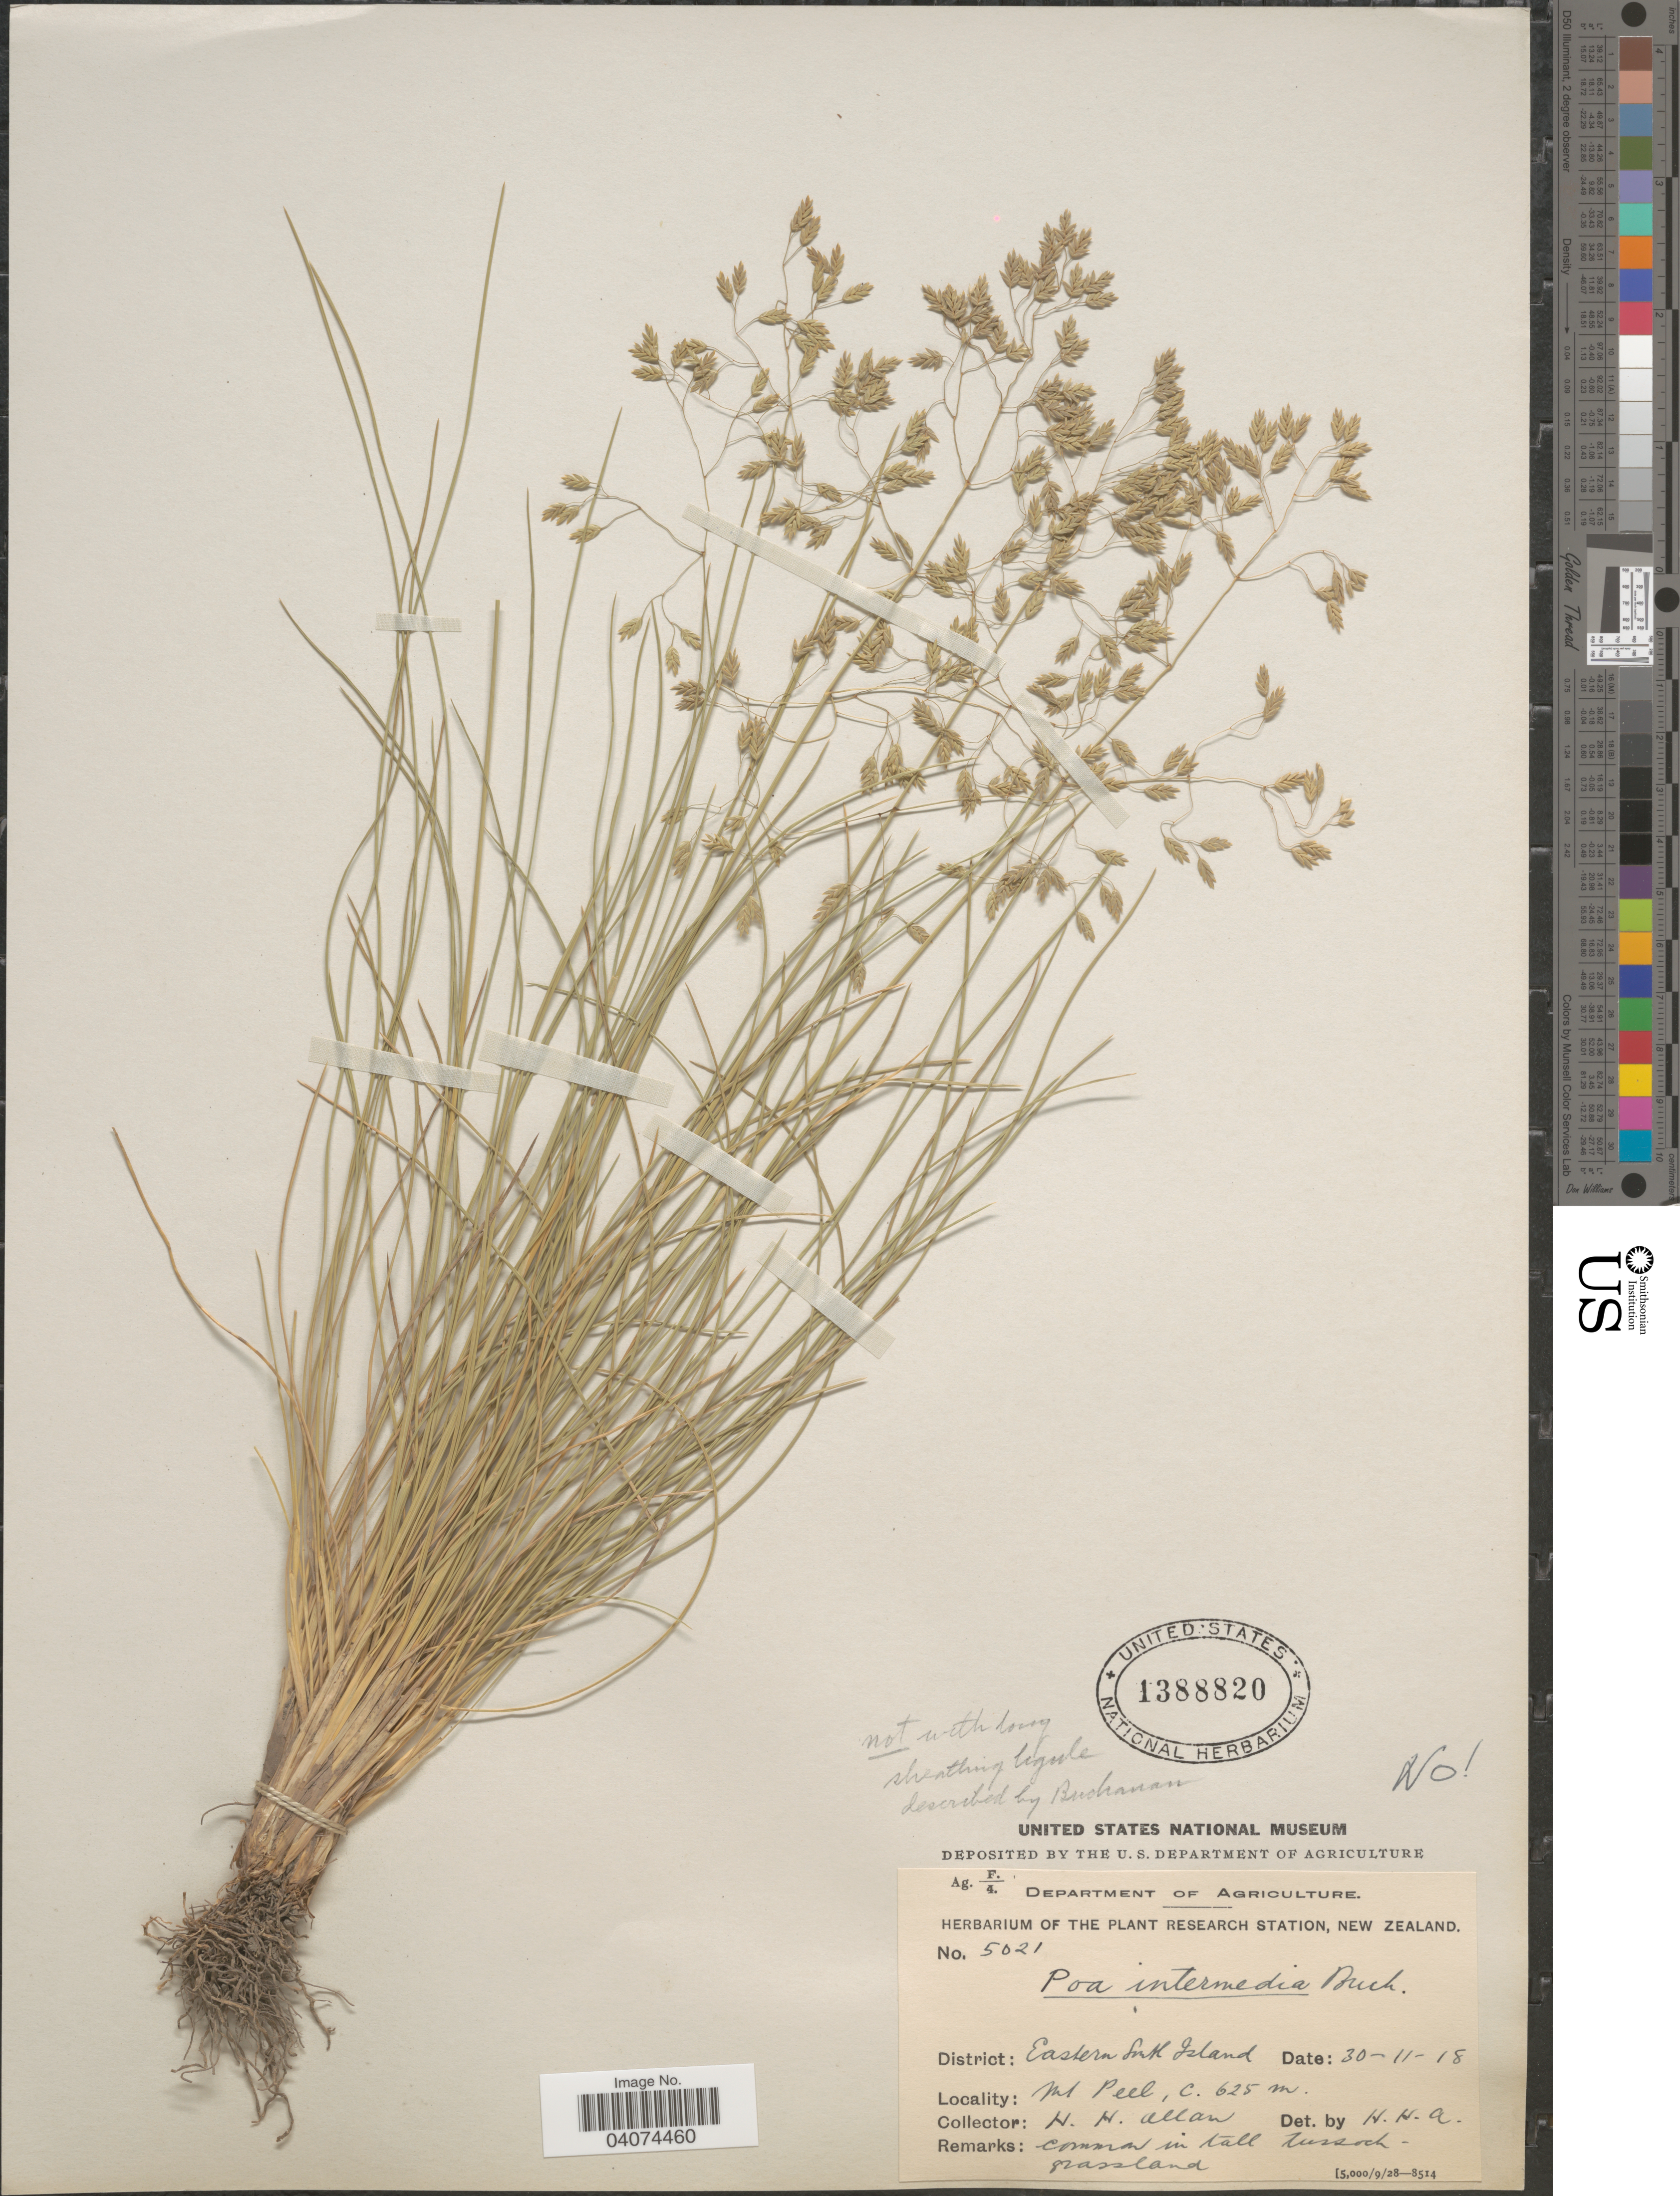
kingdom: Plantae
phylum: Tracheophyta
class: Liliopsida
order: Poales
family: Poaceae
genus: Poa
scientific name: Poa sp.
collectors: H. Allan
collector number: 5021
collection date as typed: Transcribed d/m/y: 30/11/18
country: New Zealand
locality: District: Eastern South Island. Mt Peel.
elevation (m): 625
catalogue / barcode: US 1388820